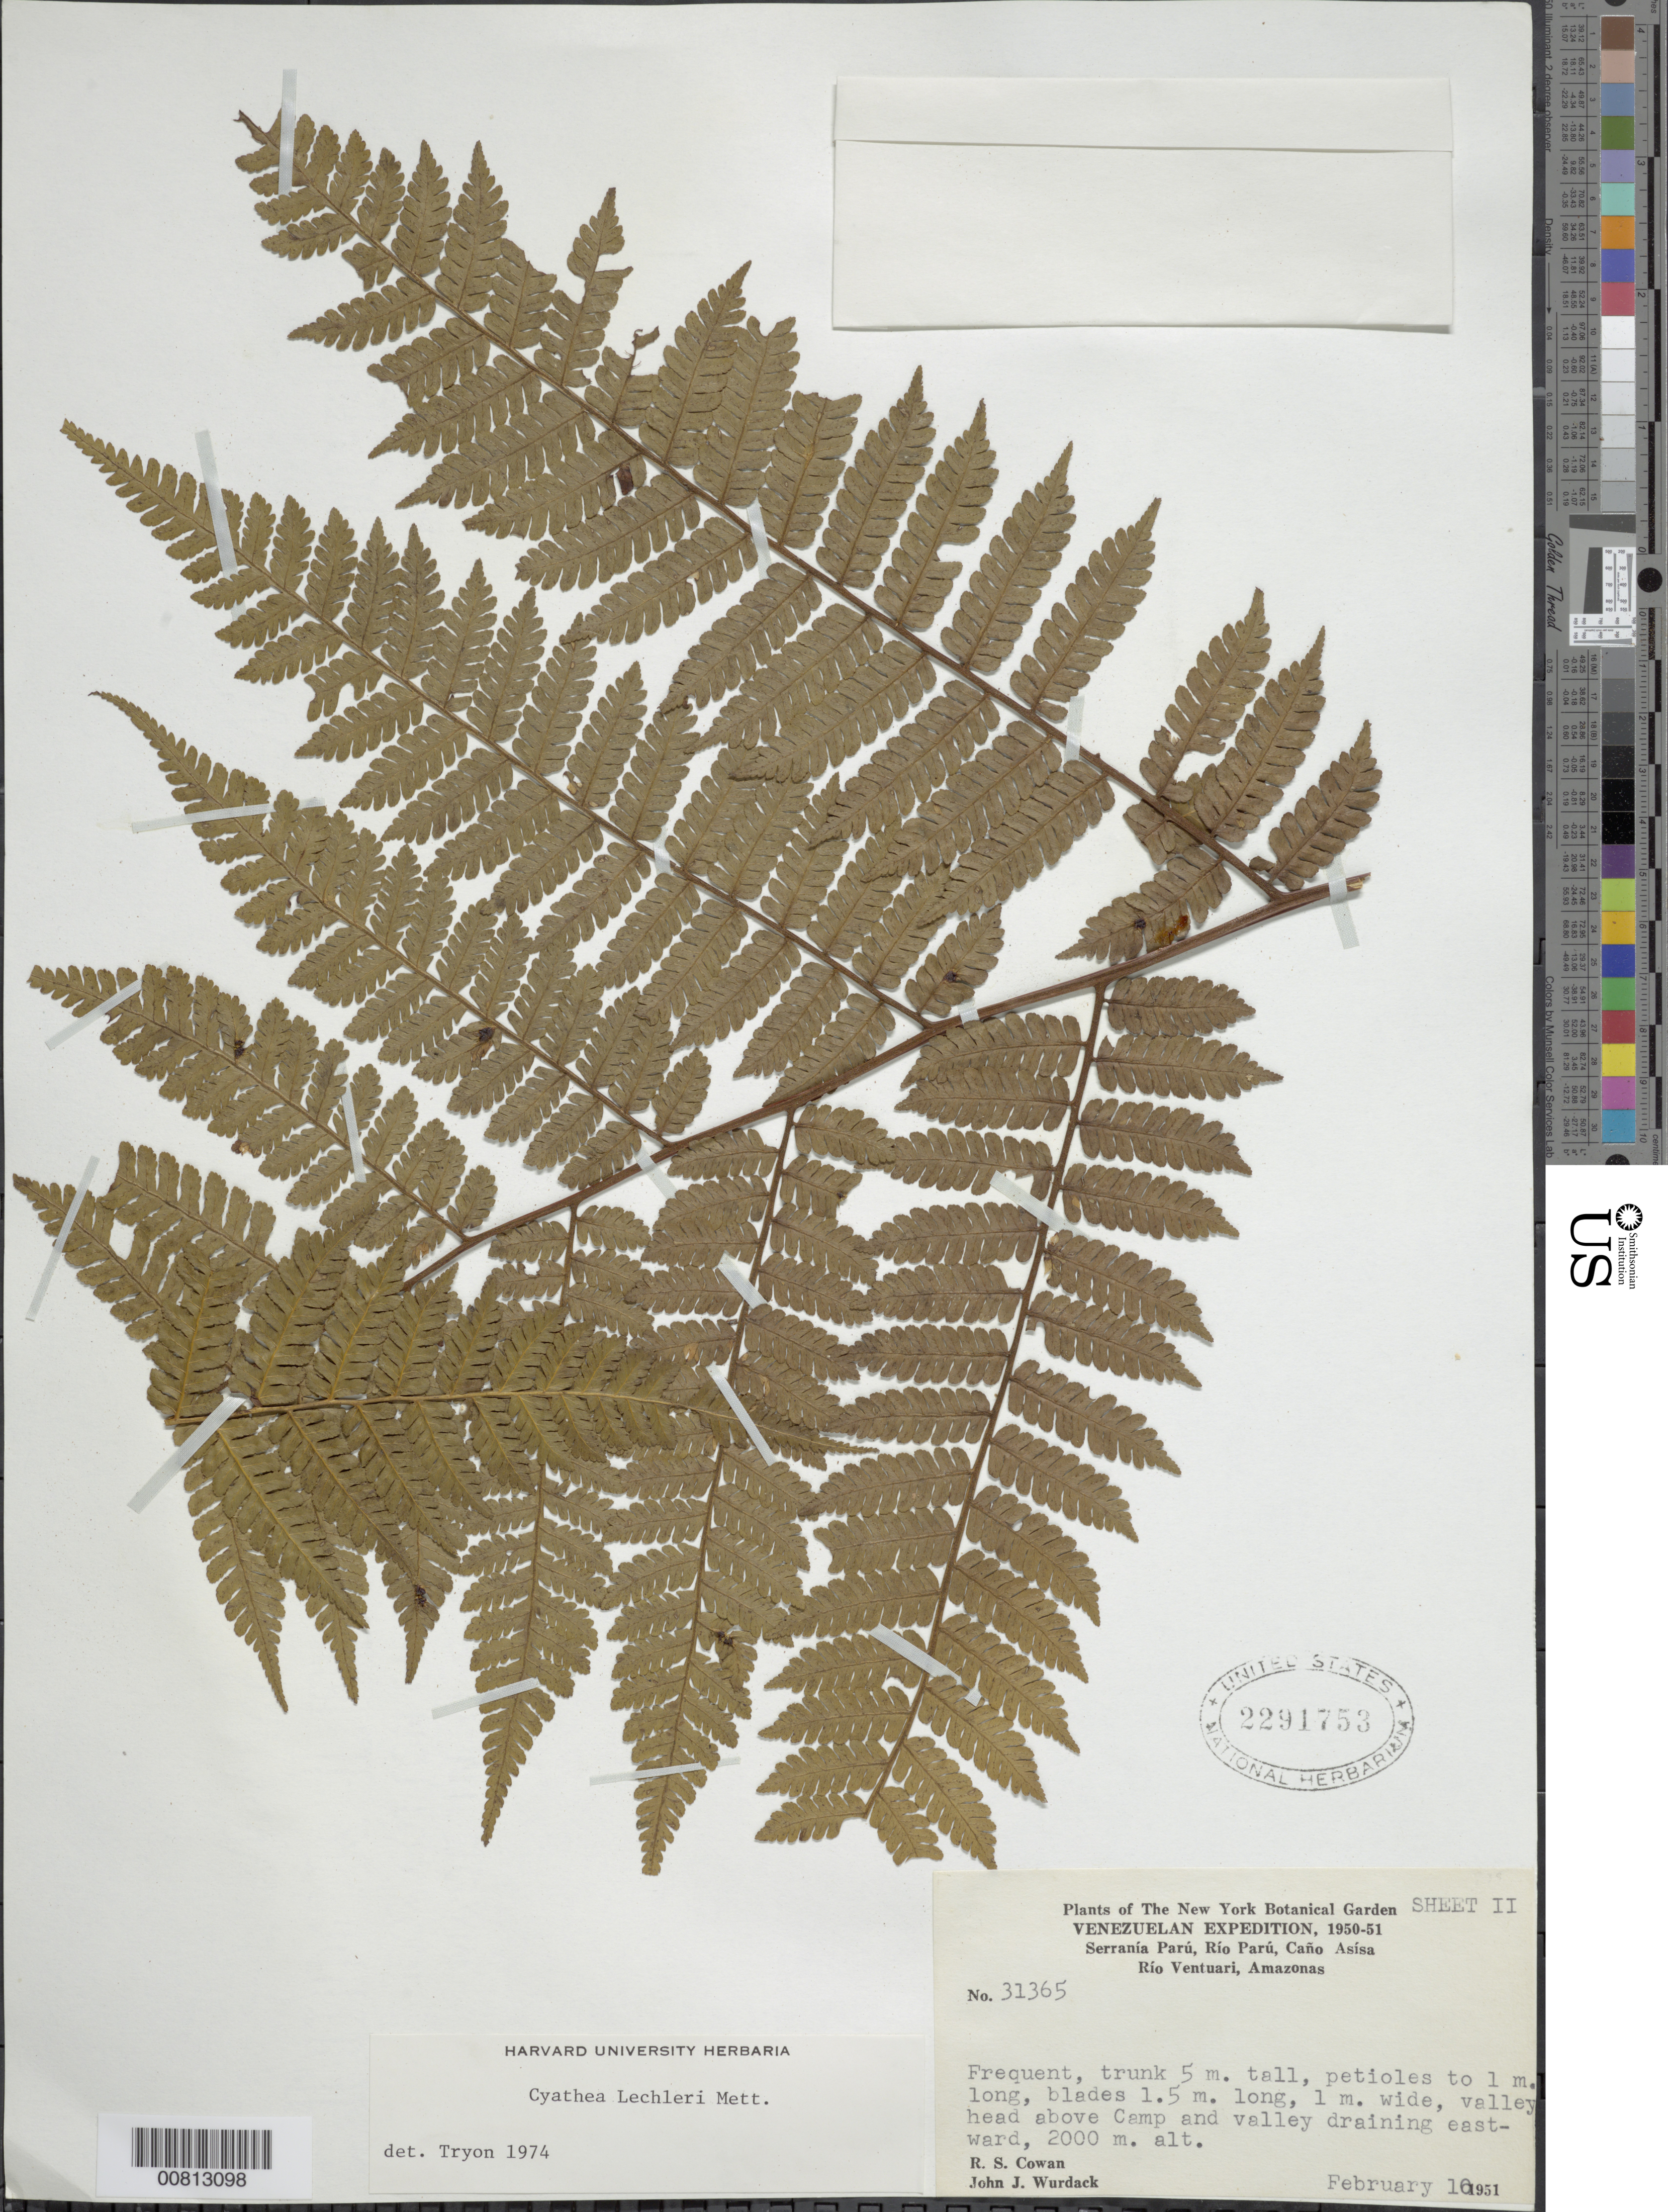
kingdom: Plantae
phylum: Tracheophyta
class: Polypodiopsida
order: Cyatheales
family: Cyatheaceae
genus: Cyathea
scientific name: Cyathea lechleri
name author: Mett.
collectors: R. S. Cowan & J. J. Wurdack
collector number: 31365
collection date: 1951-02-10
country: Venezuela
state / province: Amazonas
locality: Serranía Parú, Río Parú, Caño Asísa Río Ventuari, valley head above Camp and valley drainage eastward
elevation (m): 2000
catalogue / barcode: US 2291753